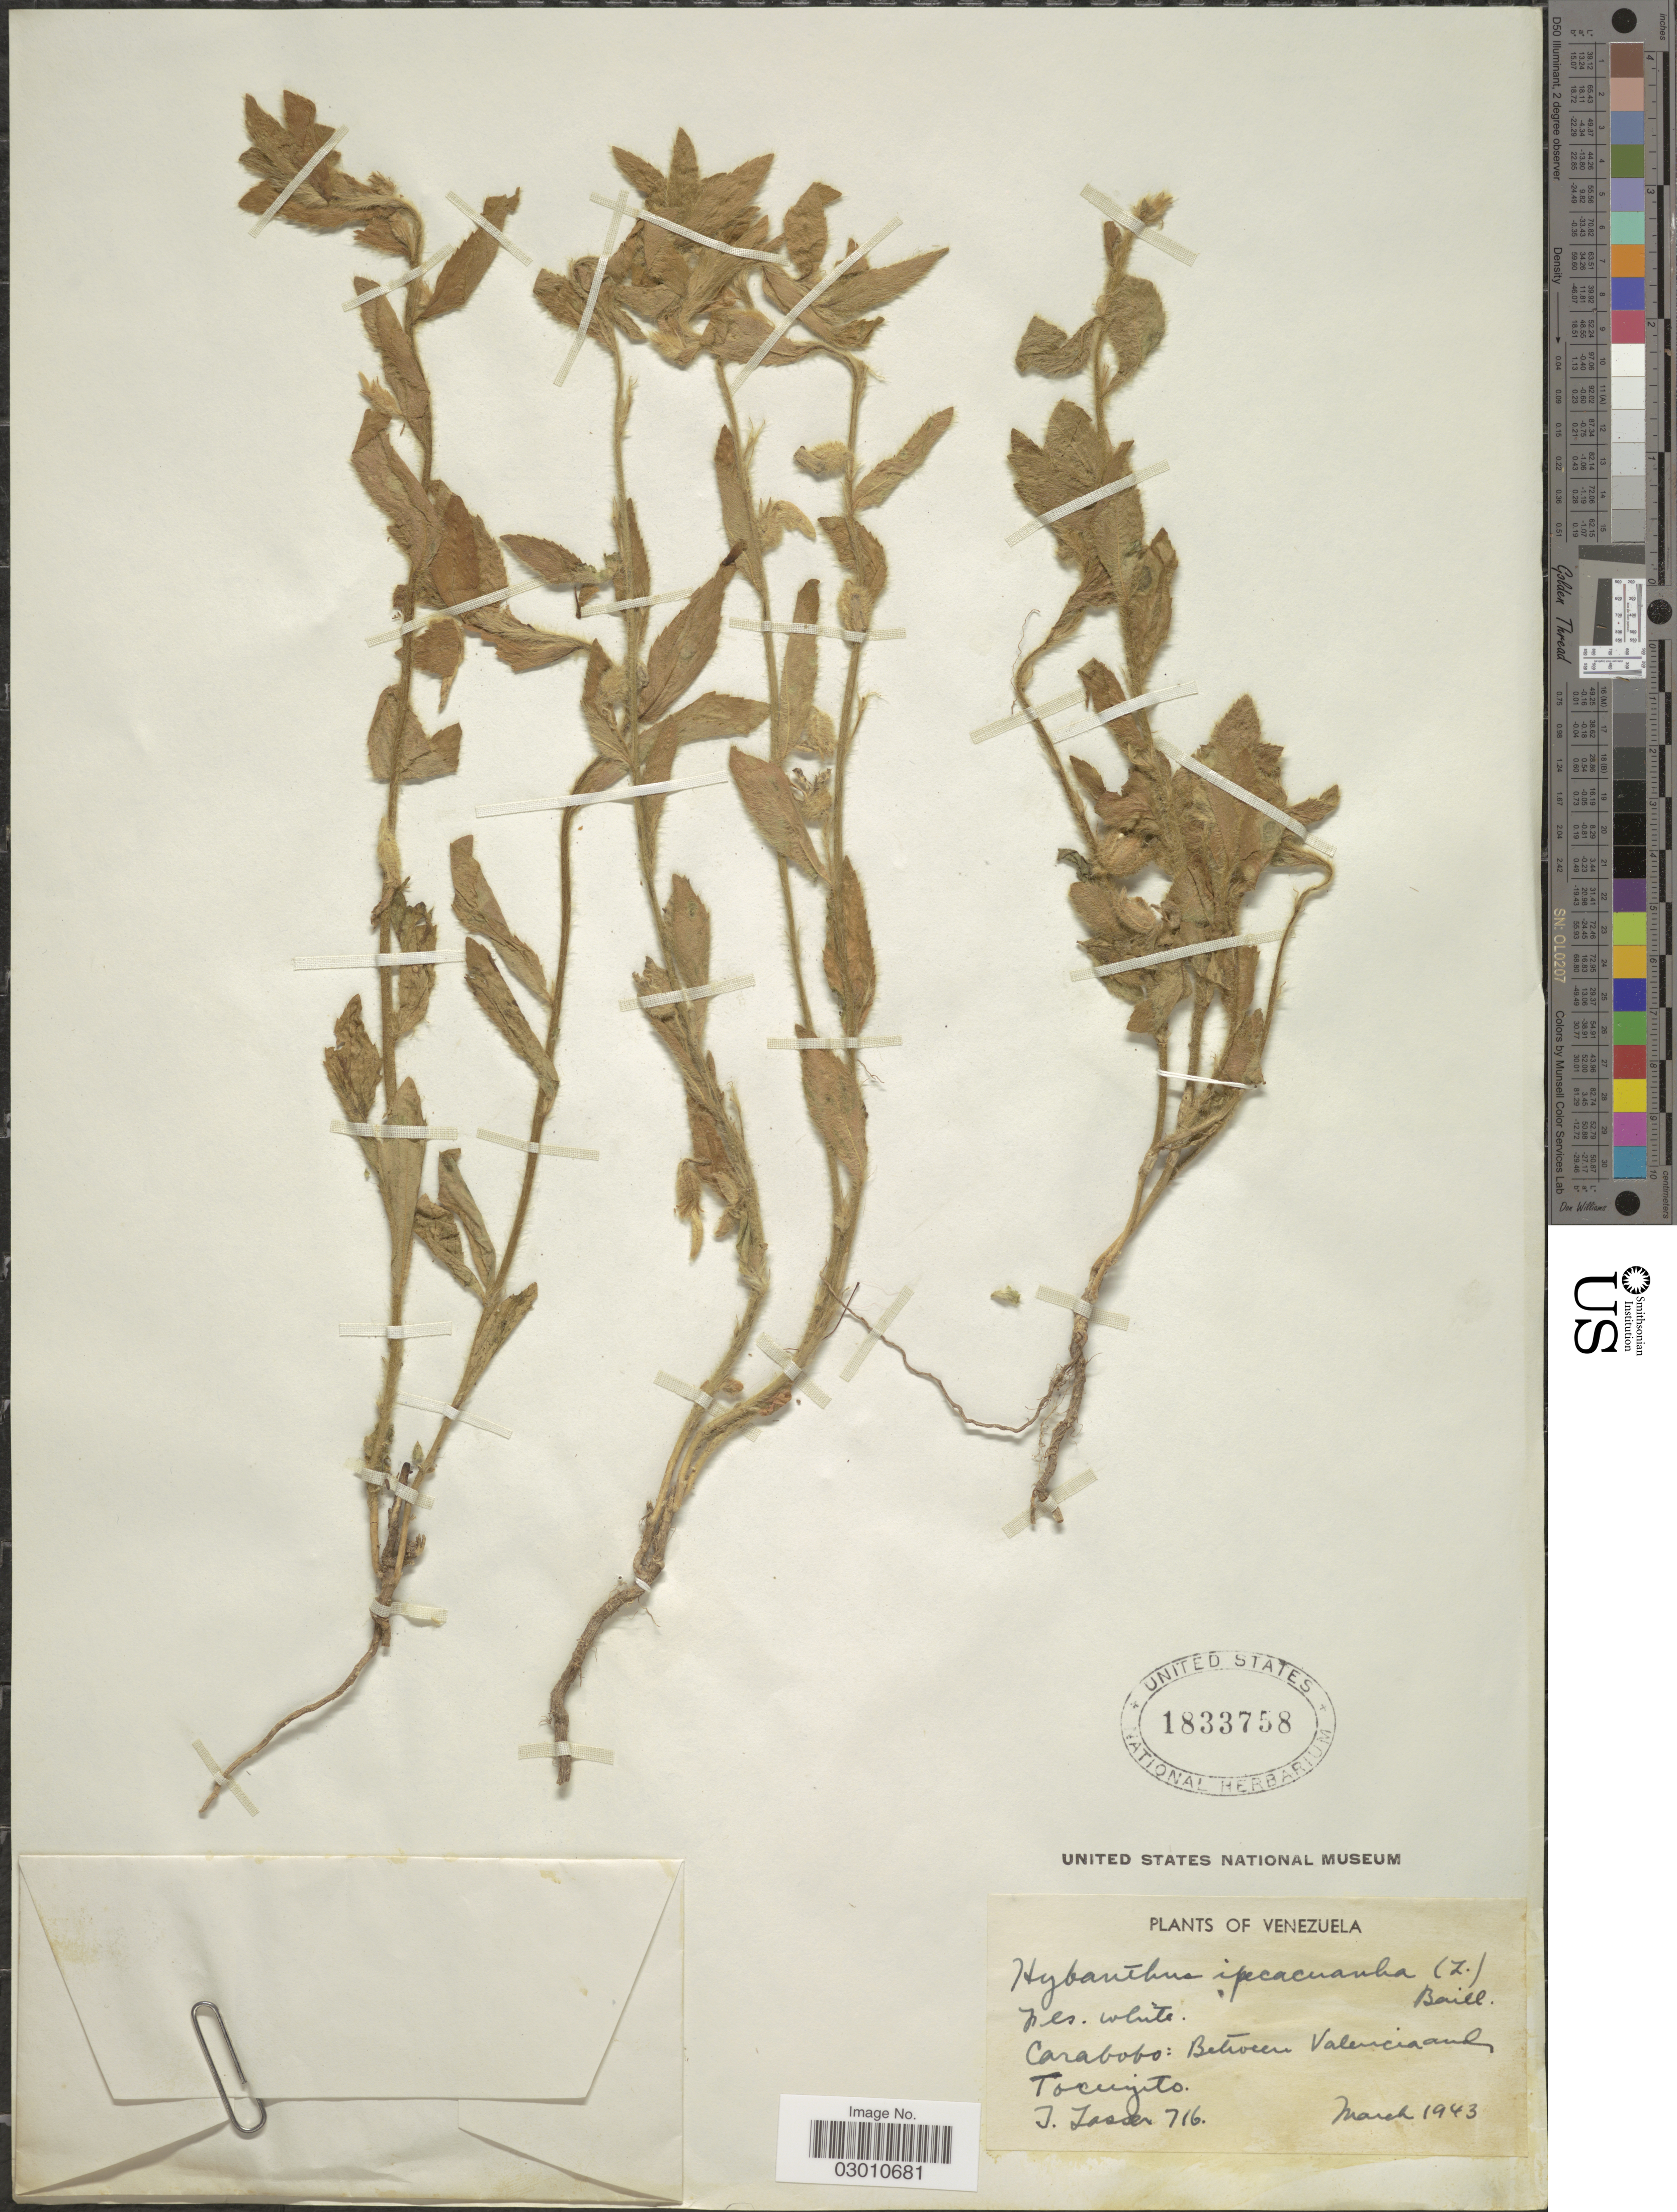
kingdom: Plantae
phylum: Tracheophyta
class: Magnoliopsida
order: Malpighiales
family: Violaceae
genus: Pombalia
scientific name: Pombalia calceolaria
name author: (L.) Paula-Souza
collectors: J. Lassen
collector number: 716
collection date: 1943-03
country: Venezuela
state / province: Carabobo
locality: Between Valencia and Tocuyito.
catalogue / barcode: US 1833758